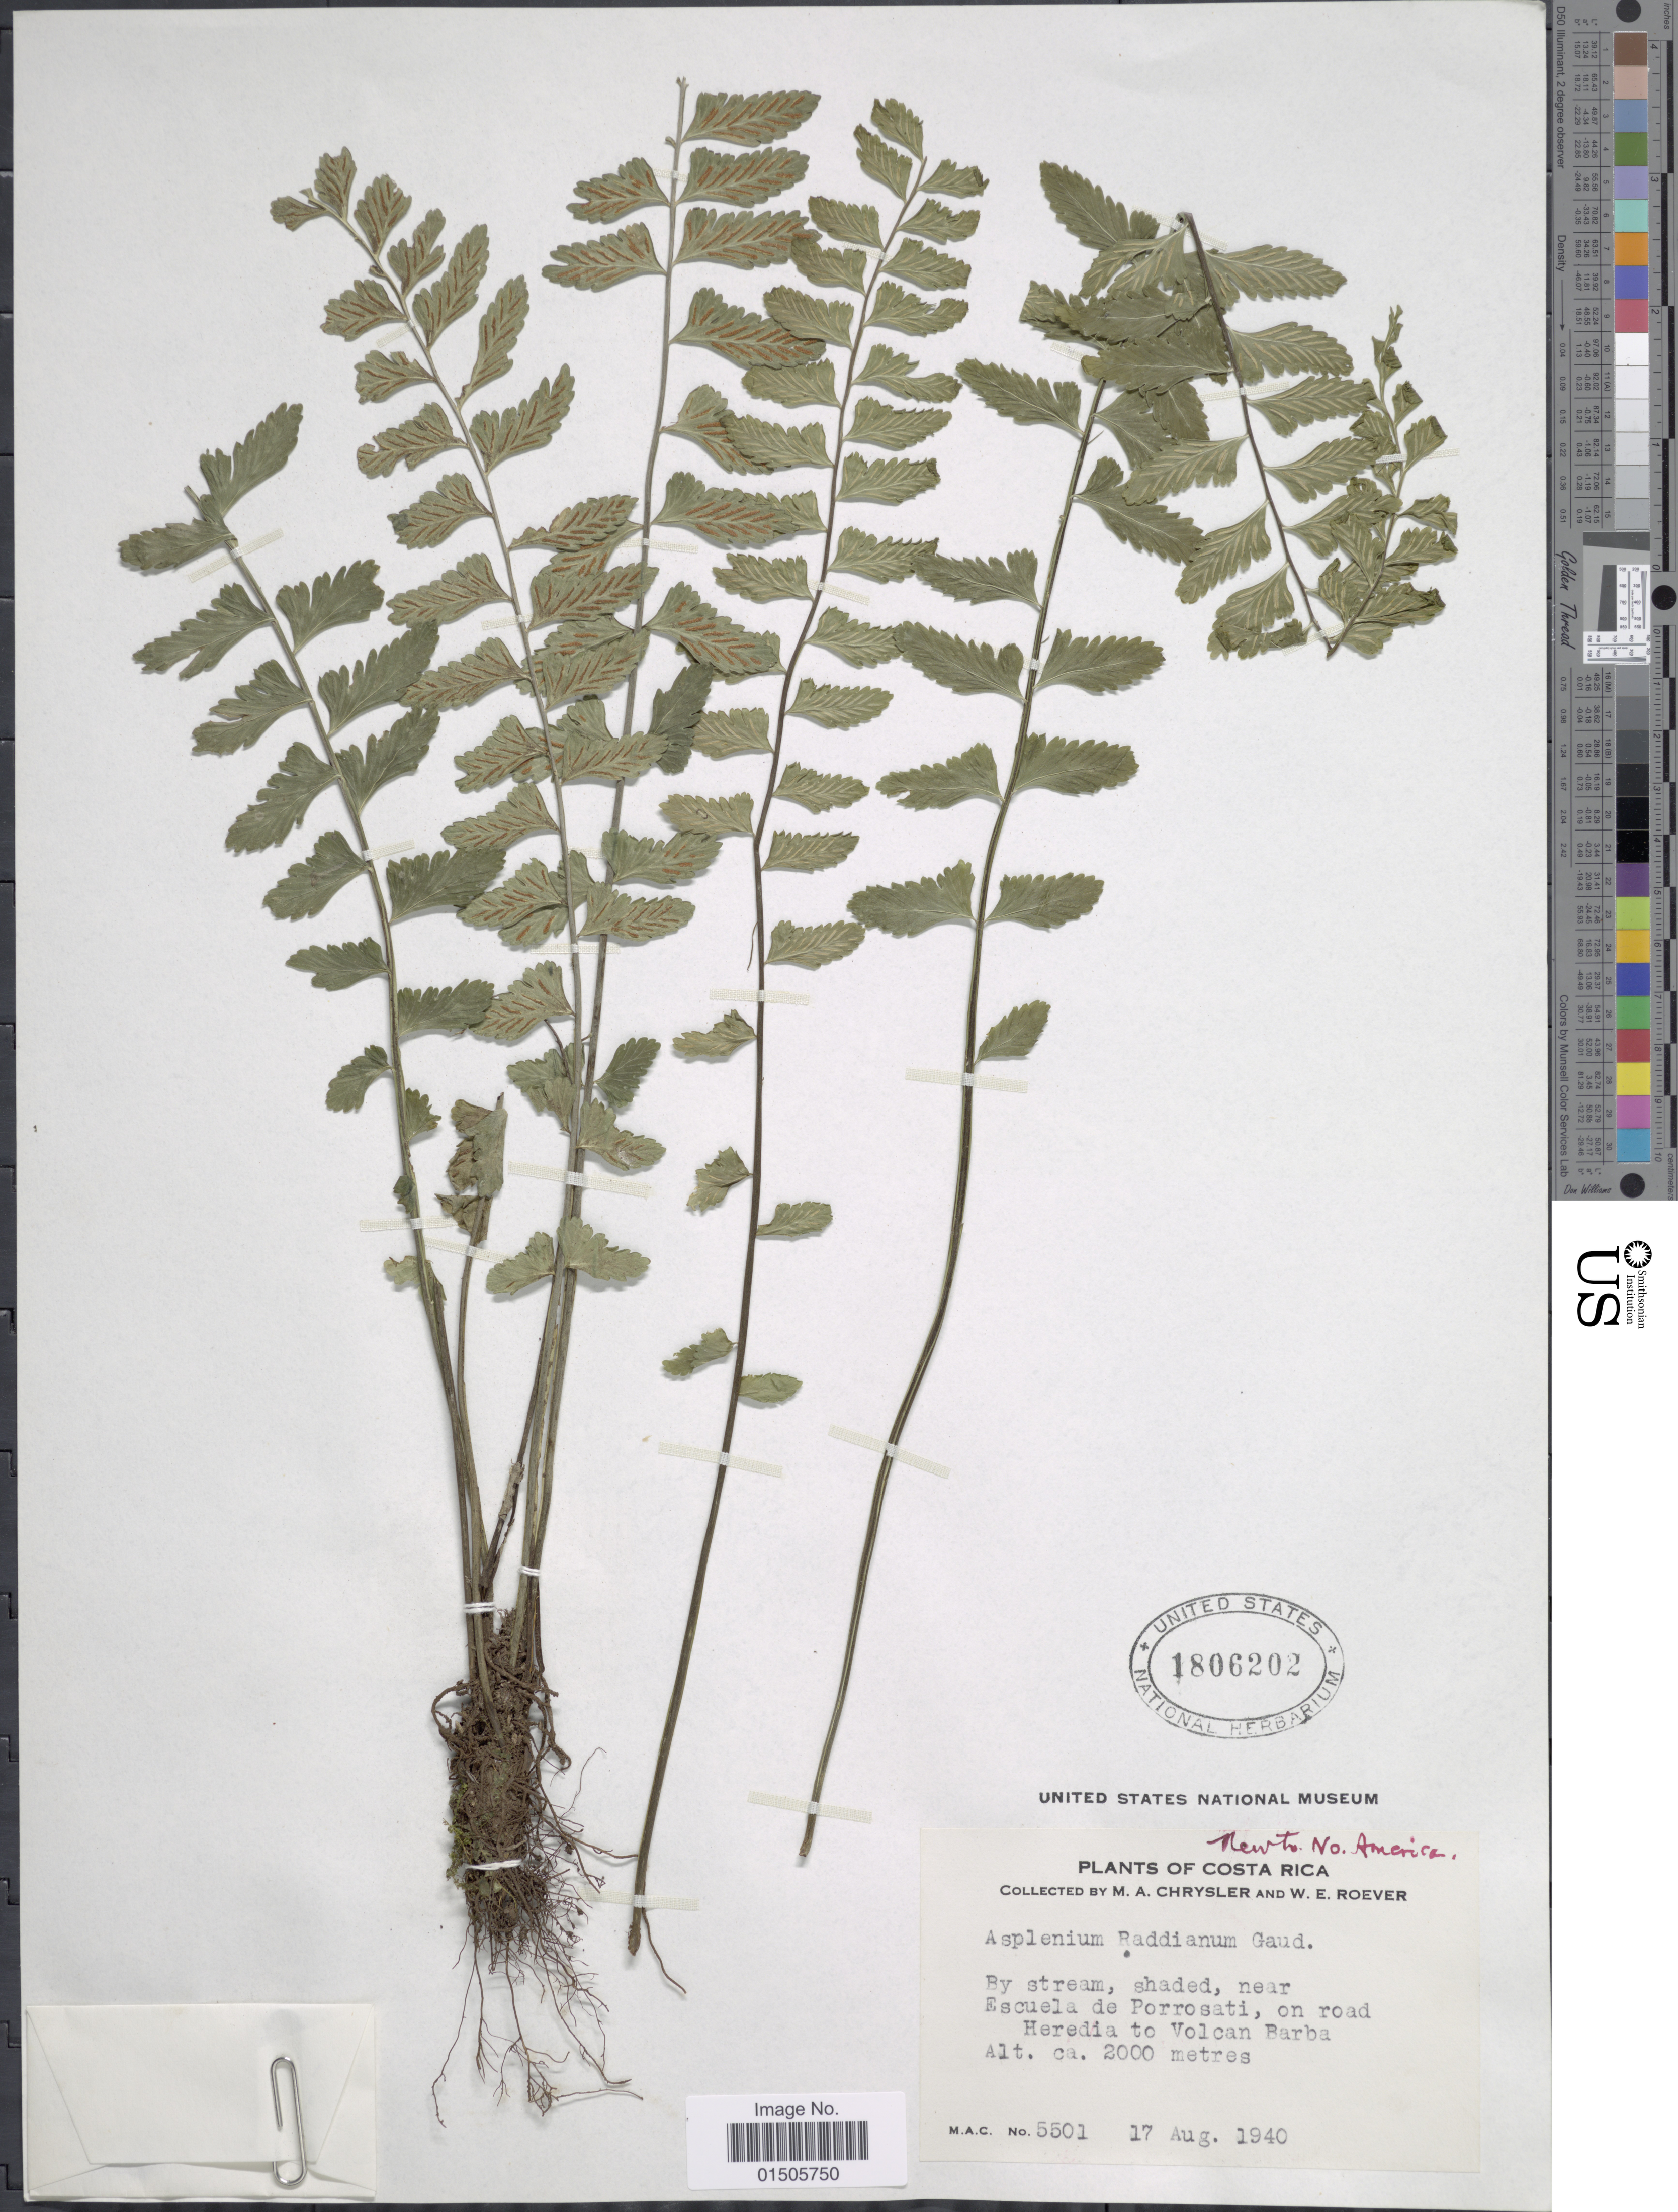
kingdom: Plantae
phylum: Tracheophyta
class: Polypodiopsida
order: Polypodiales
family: Aspleniaceae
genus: Asplenium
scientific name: Asplenium barbaense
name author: Hieron.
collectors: M. A. Chrysler & W. Roever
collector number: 5501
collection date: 1940-08-17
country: Costa Rica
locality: By stream, shaded, near Escuela de Porrosati, on road Heredia to Volcan Barba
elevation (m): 2000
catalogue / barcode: US 1806202